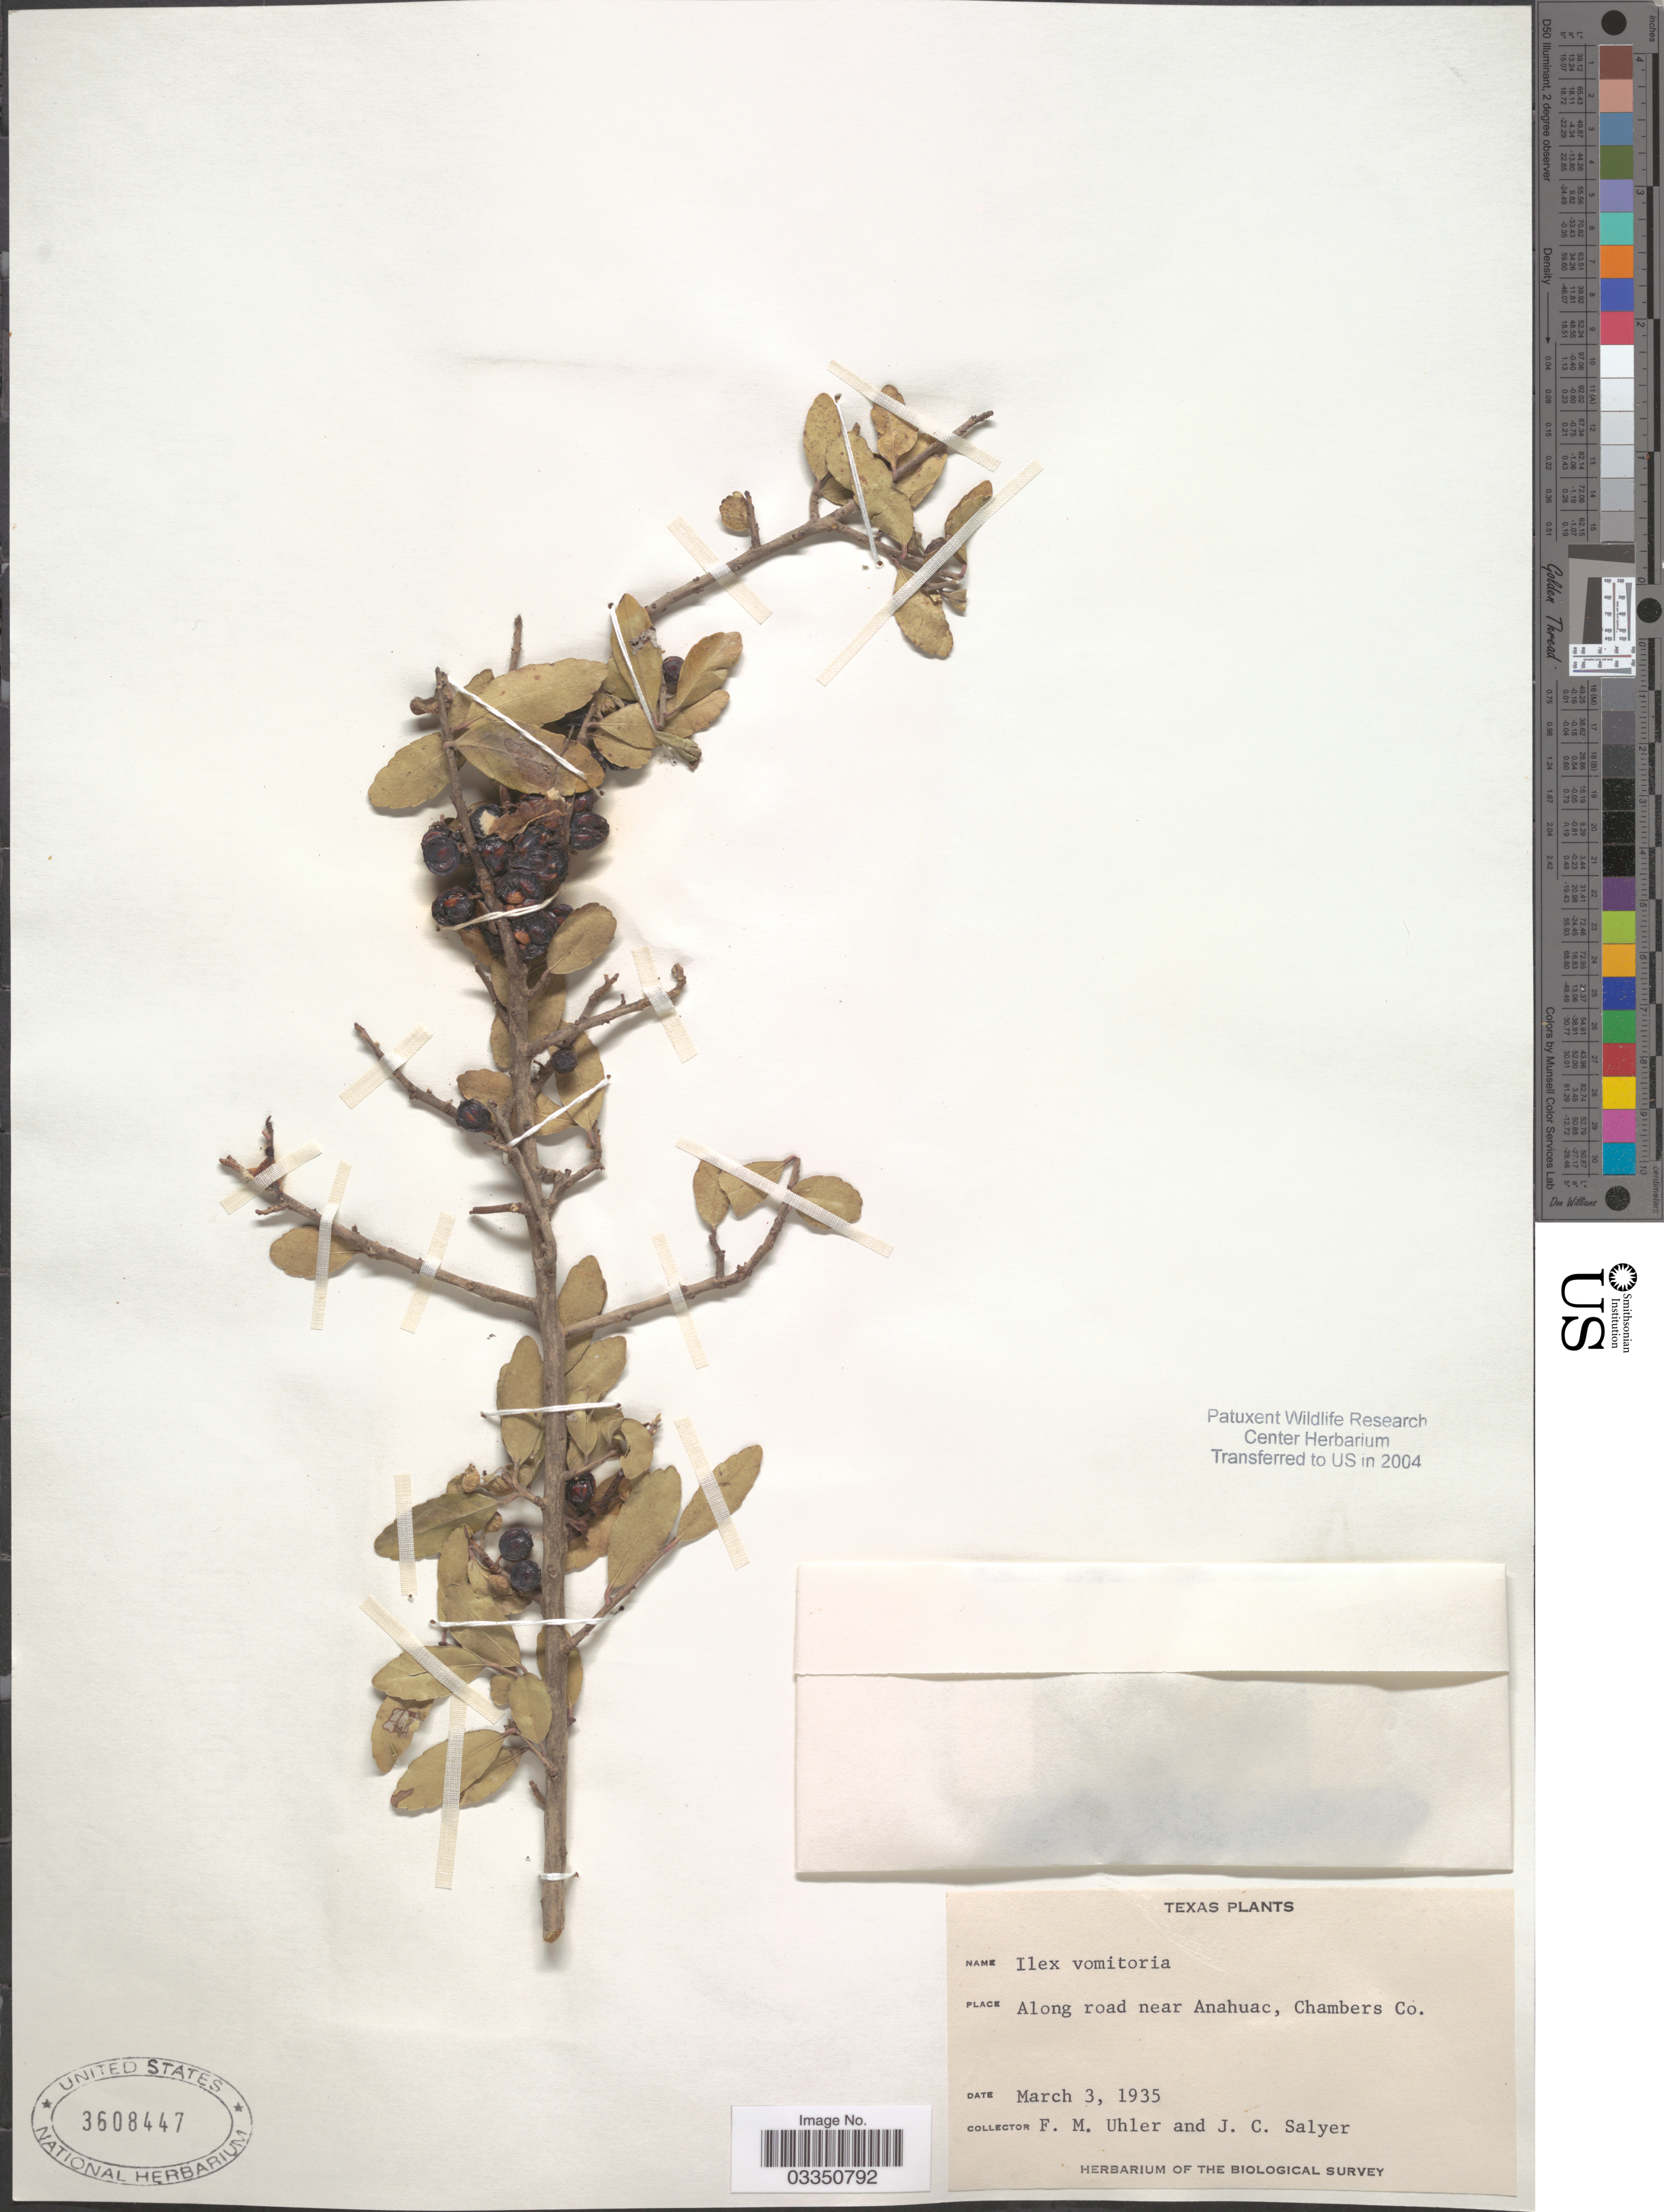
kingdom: Plantae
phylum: Tracheophyta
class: Magnoliopsida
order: Aquifoliales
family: Aquifoliaceae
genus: Ilex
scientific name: Ilex vomitoria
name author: Aiton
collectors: F. M. Uhler & J. Salyer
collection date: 1935-03-03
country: United States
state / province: Texas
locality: Along road near Anahuac, Chambers Co.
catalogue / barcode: US 3608447